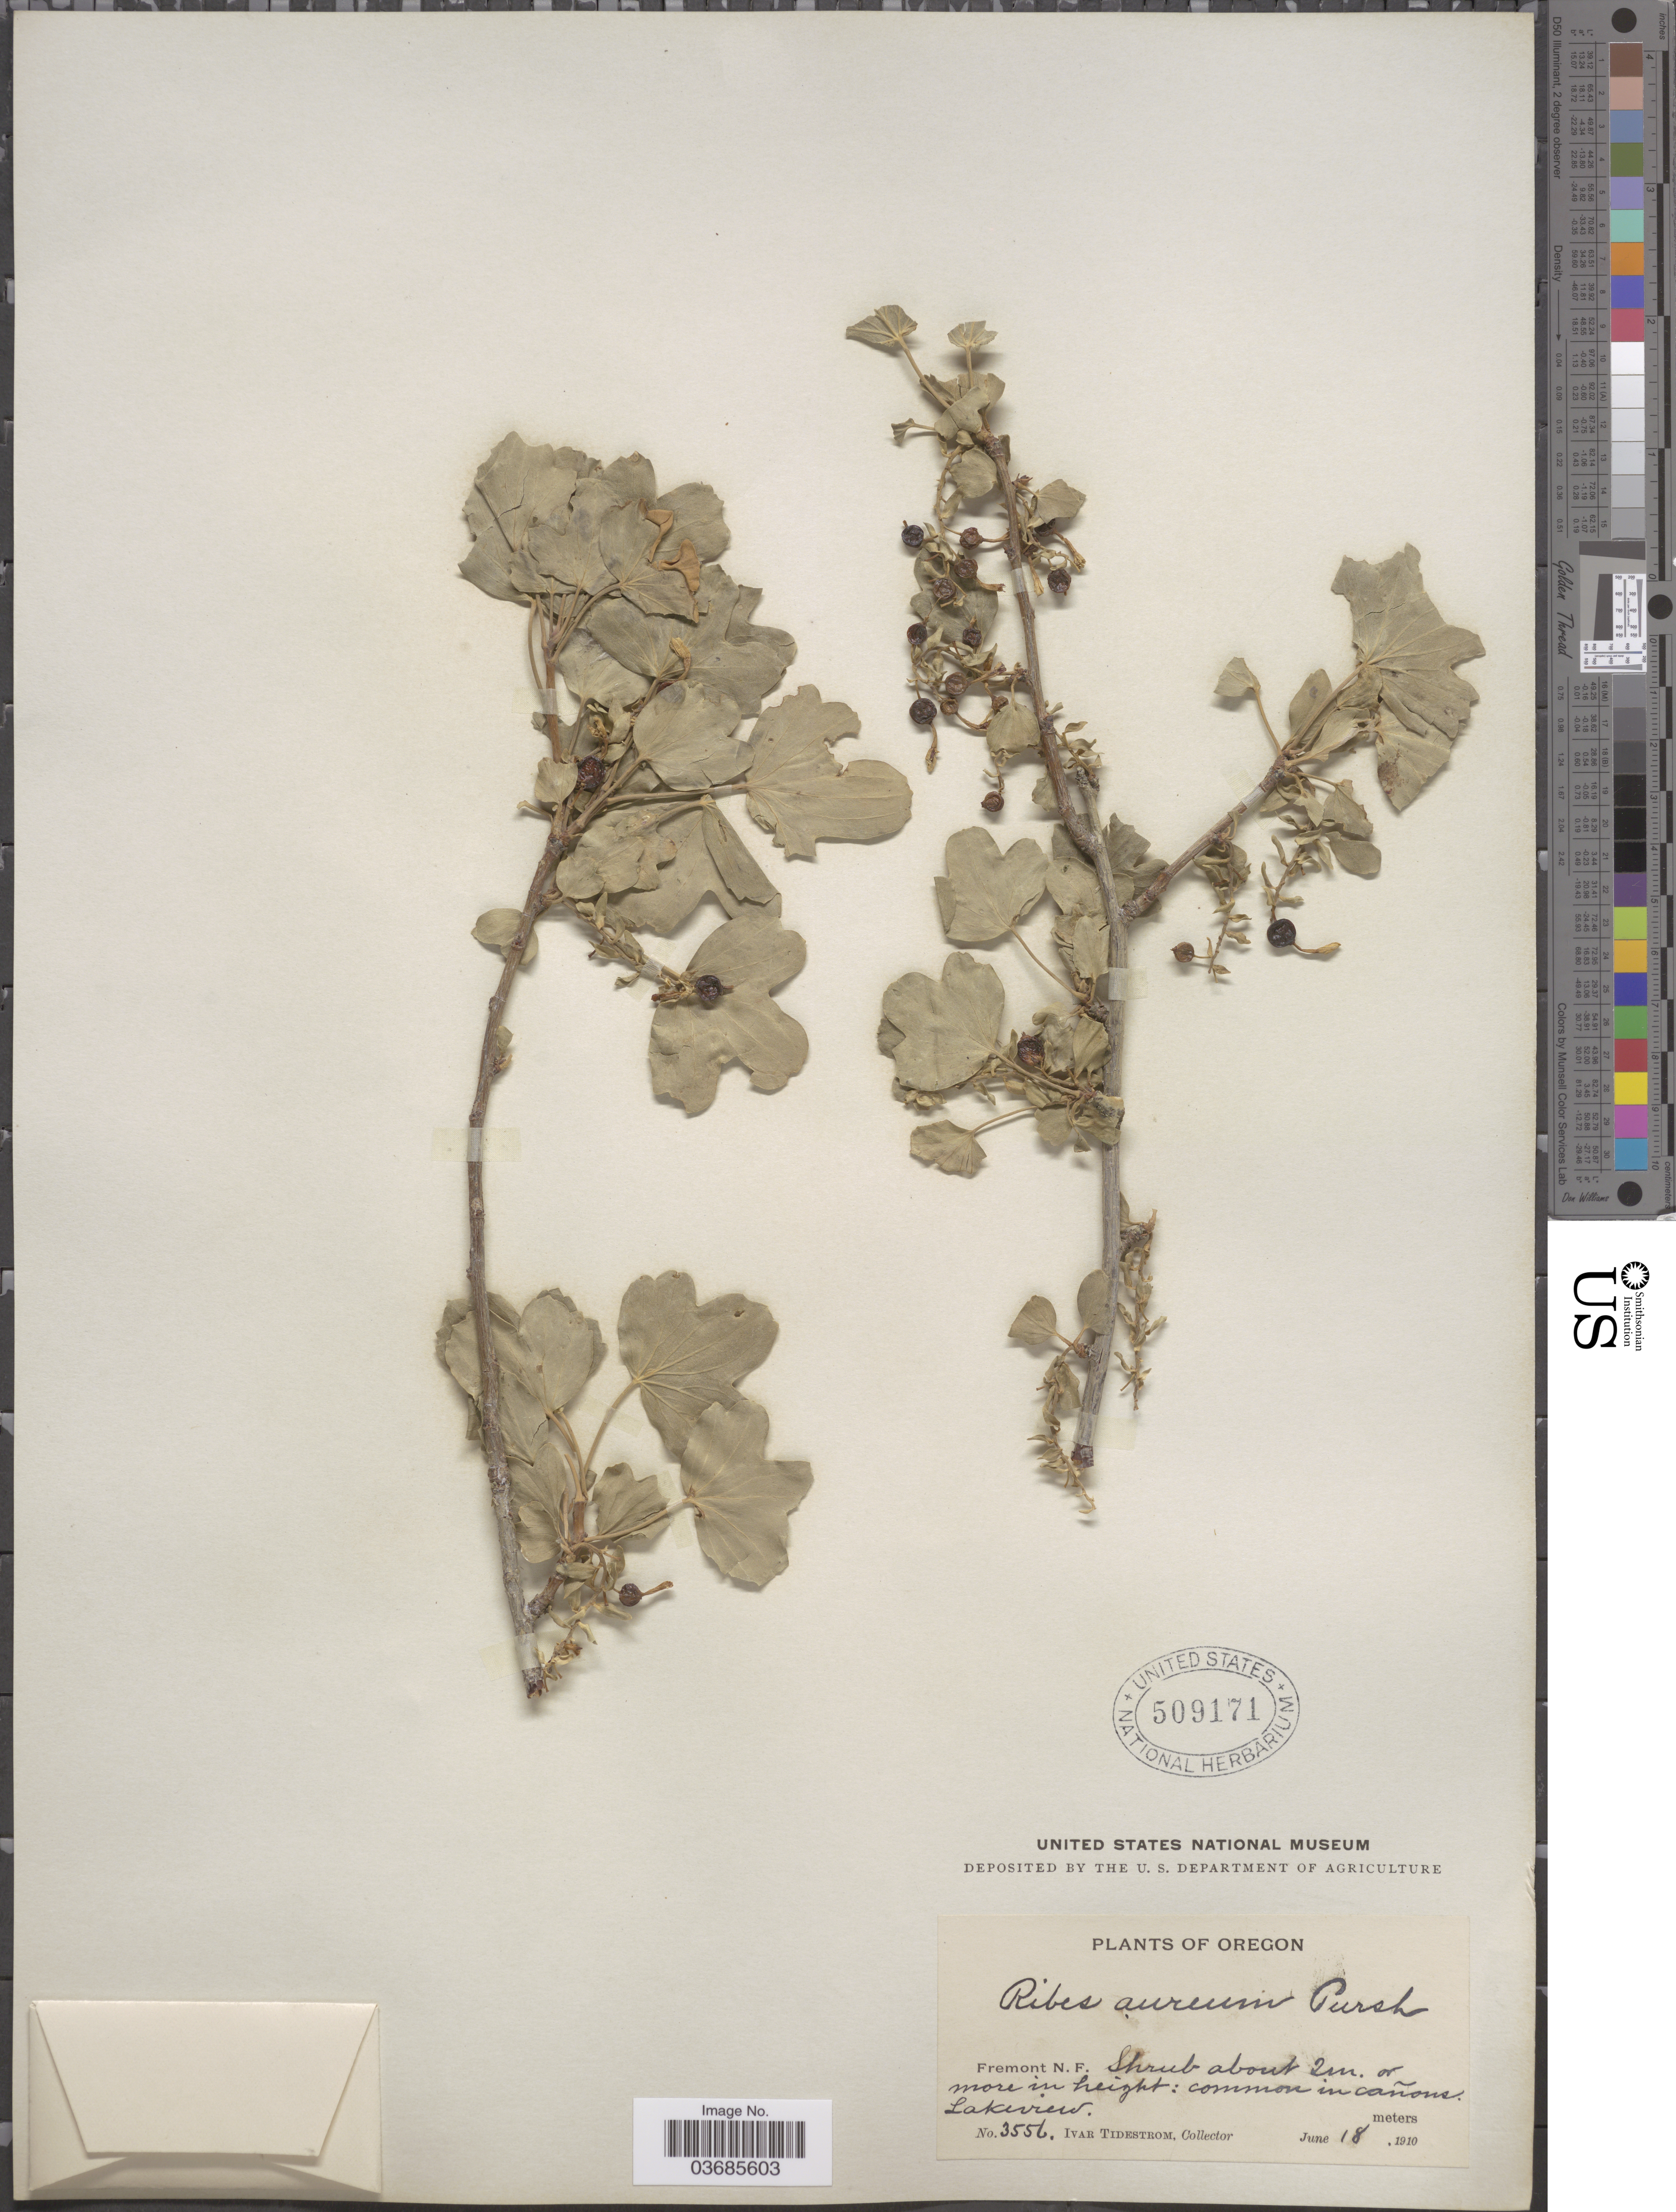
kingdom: Plantae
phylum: Tracheophyta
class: Magnoliopsida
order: Saxifragales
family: Grossulariaceae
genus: Ribes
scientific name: Ribes aureum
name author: Pursh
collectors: I. F. Tidestrom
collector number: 3556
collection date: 1910-06-18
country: United States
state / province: Oregon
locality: Fremont N.F. Lakeview.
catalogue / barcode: US 509171